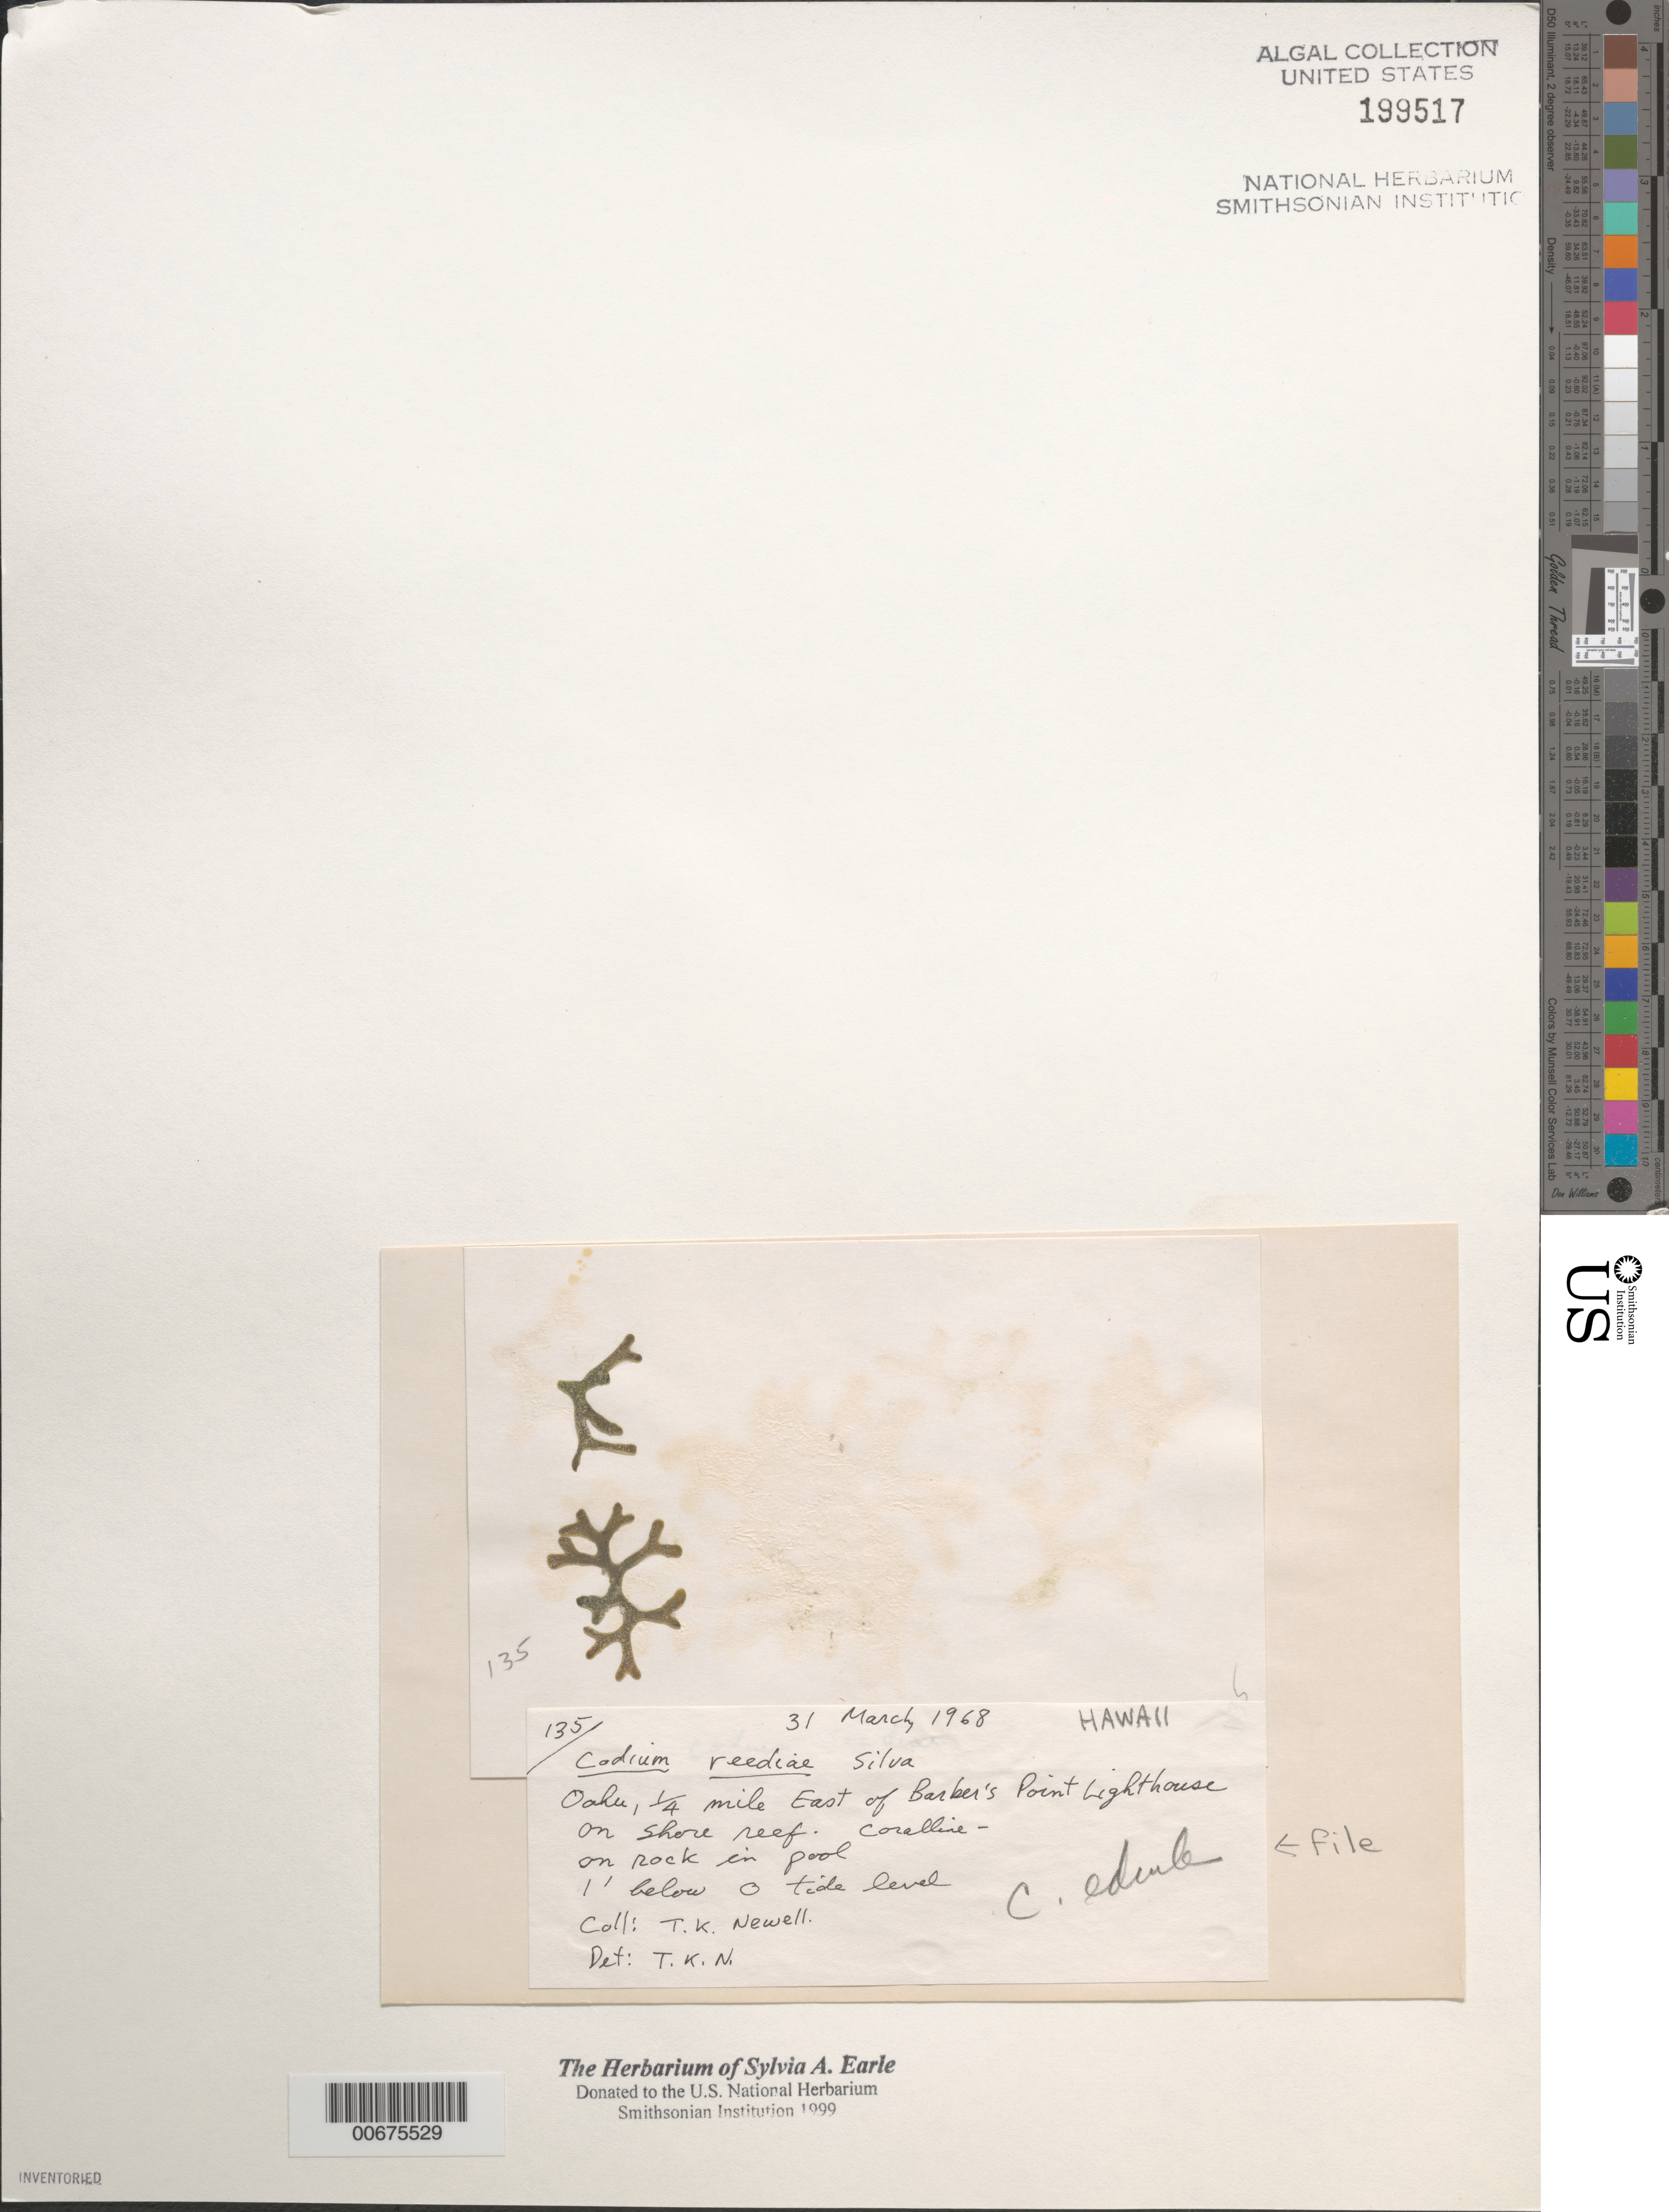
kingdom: Plantae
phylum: Chlorophyta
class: Ulvophyceae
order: Bryopsidales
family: Codiaceae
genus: Codium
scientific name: Codium edule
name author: P.C. Silva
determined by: Newell, Thomas K.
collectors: T. K. Newell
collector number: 135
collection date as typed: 31 Mar 1968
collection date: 1968-03-31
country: United States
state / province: Hawaii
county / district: Honolulu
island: Oahu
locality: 1/4th mile east of Barbers Point [Barber's Point] Lighthouse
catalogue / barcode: US 199517